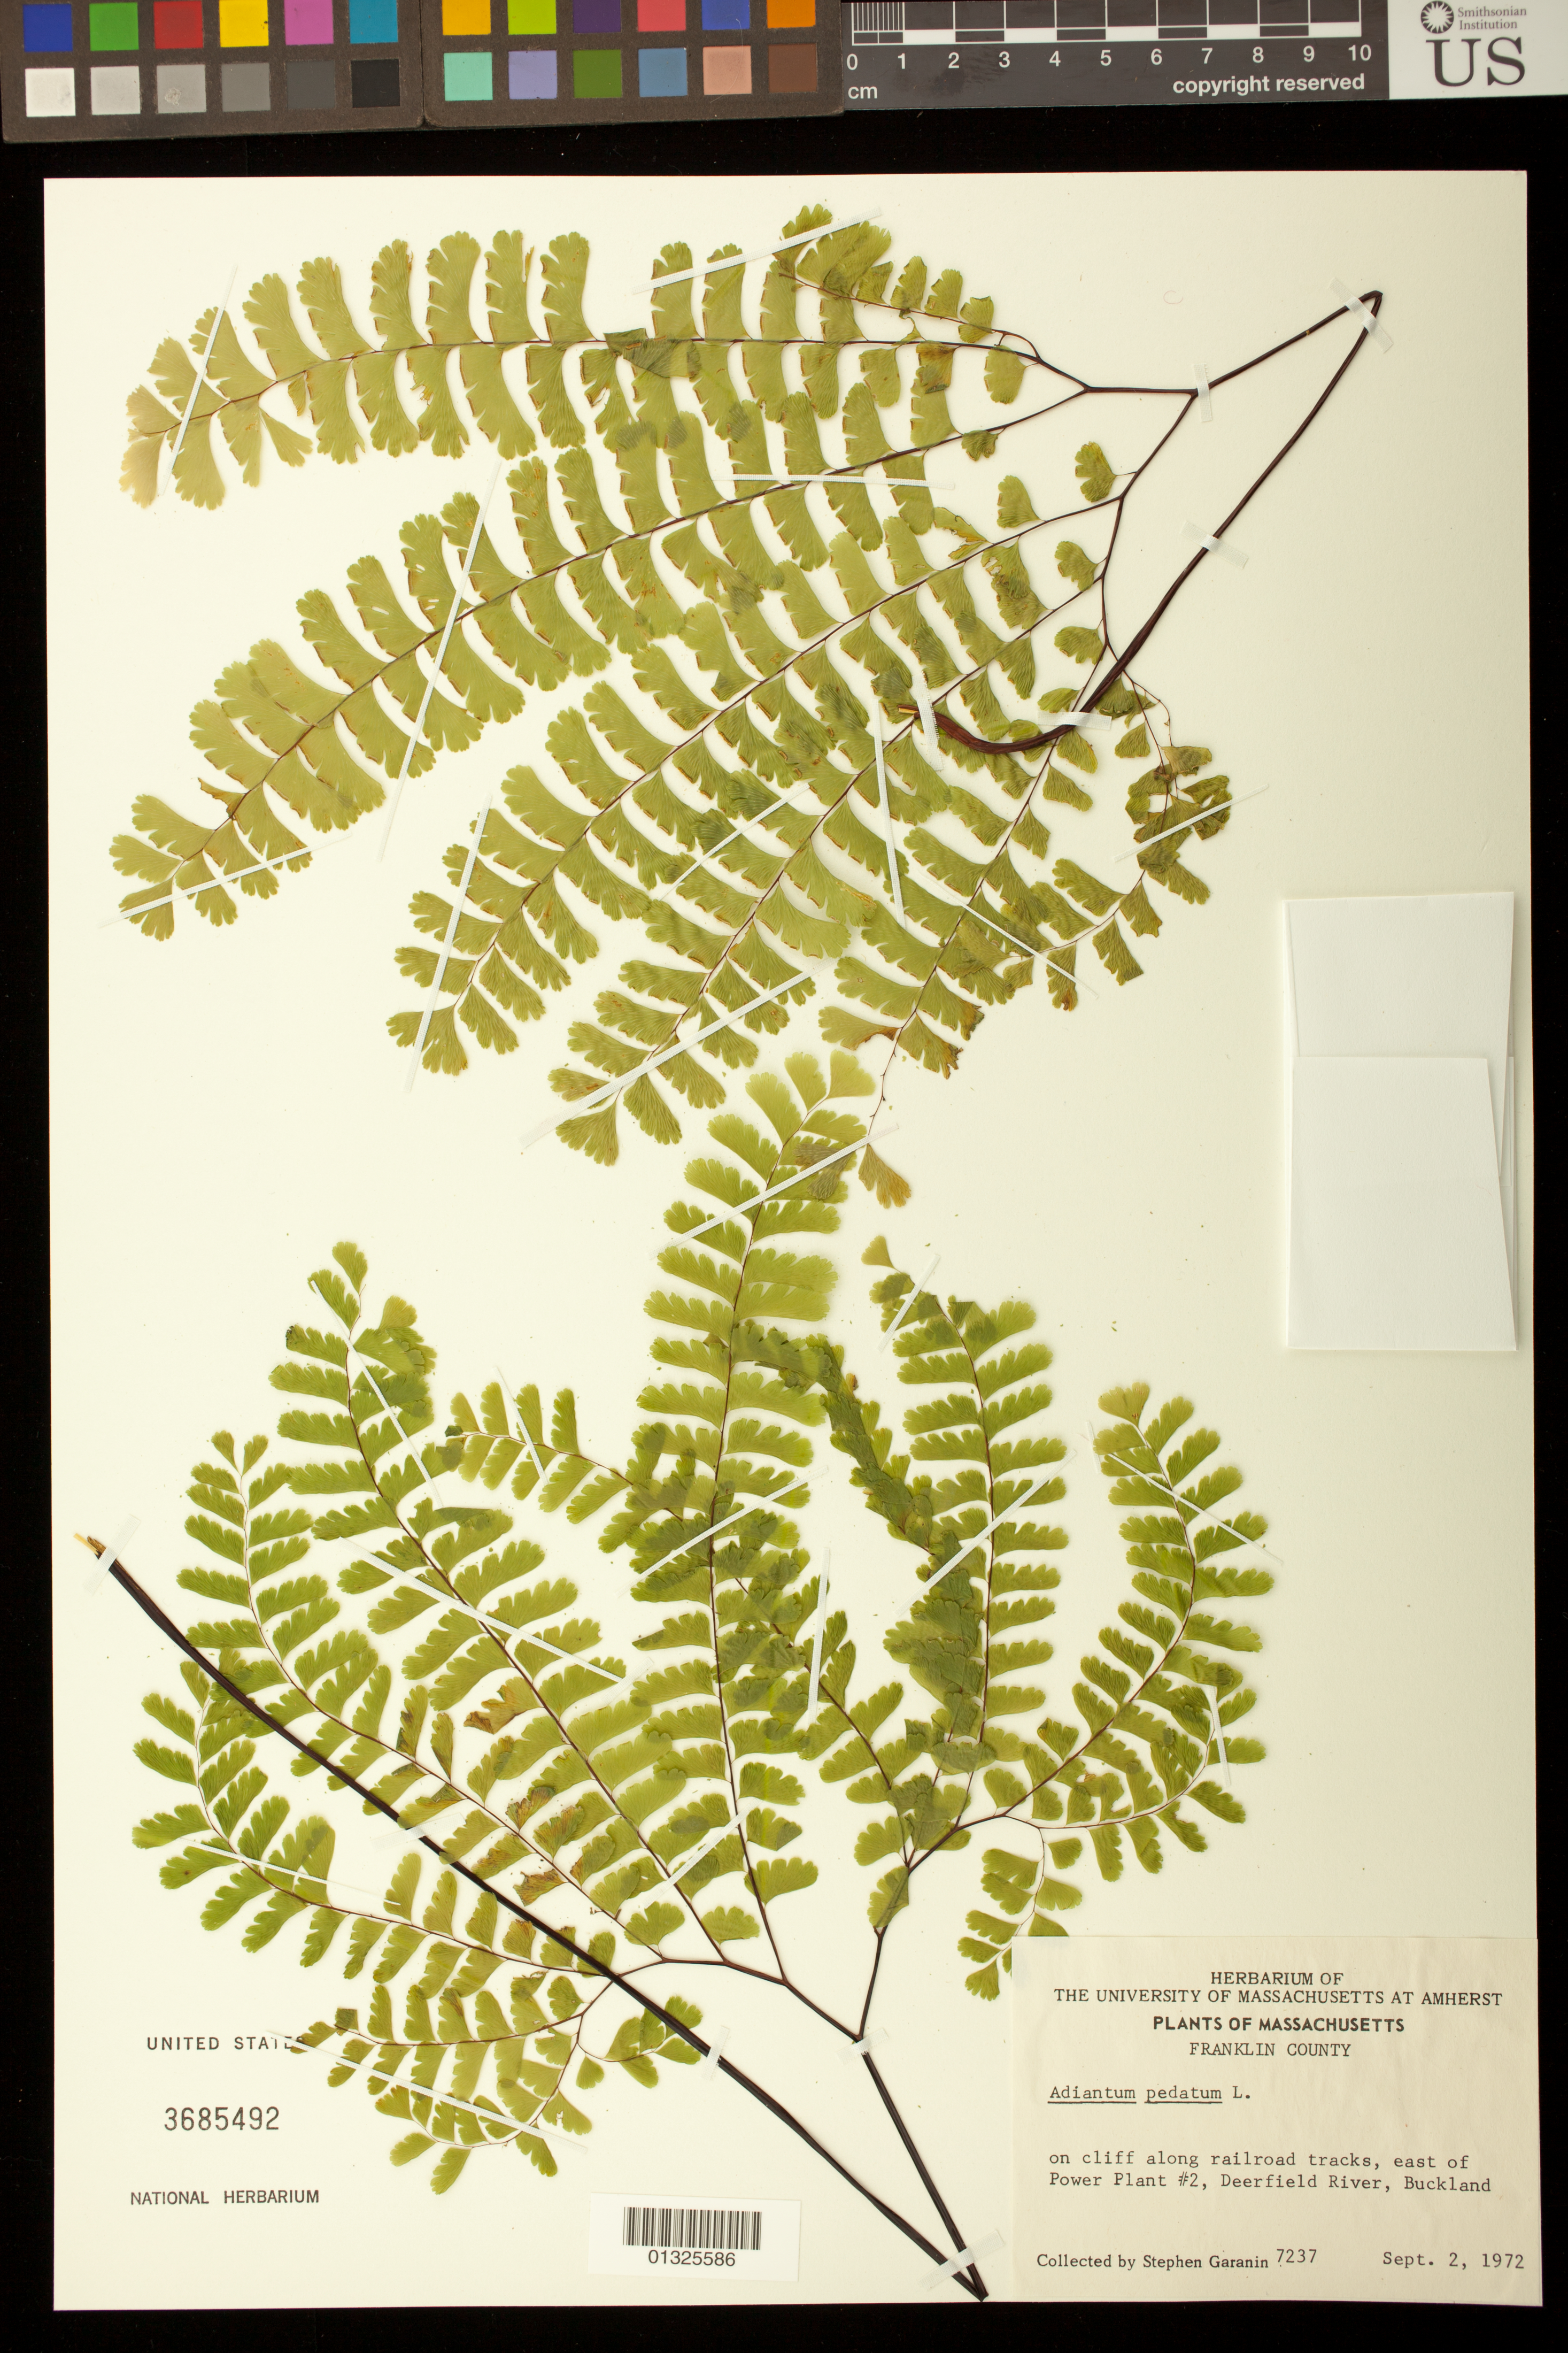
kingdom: Plantae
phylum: Tracheophyta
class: Polypodiopsida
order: Polypodiales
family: Pteridaceae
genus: Adiantum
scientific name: Adiantum pedatum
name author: L.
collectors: S. Garanin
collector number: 7237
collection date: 1972-09-02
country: United States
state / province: Massachusetts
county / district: Franklin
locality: on cliff along railroad tracks, east of Power Plant #2, Deerfield River, Buckland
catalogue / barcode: US 3685492